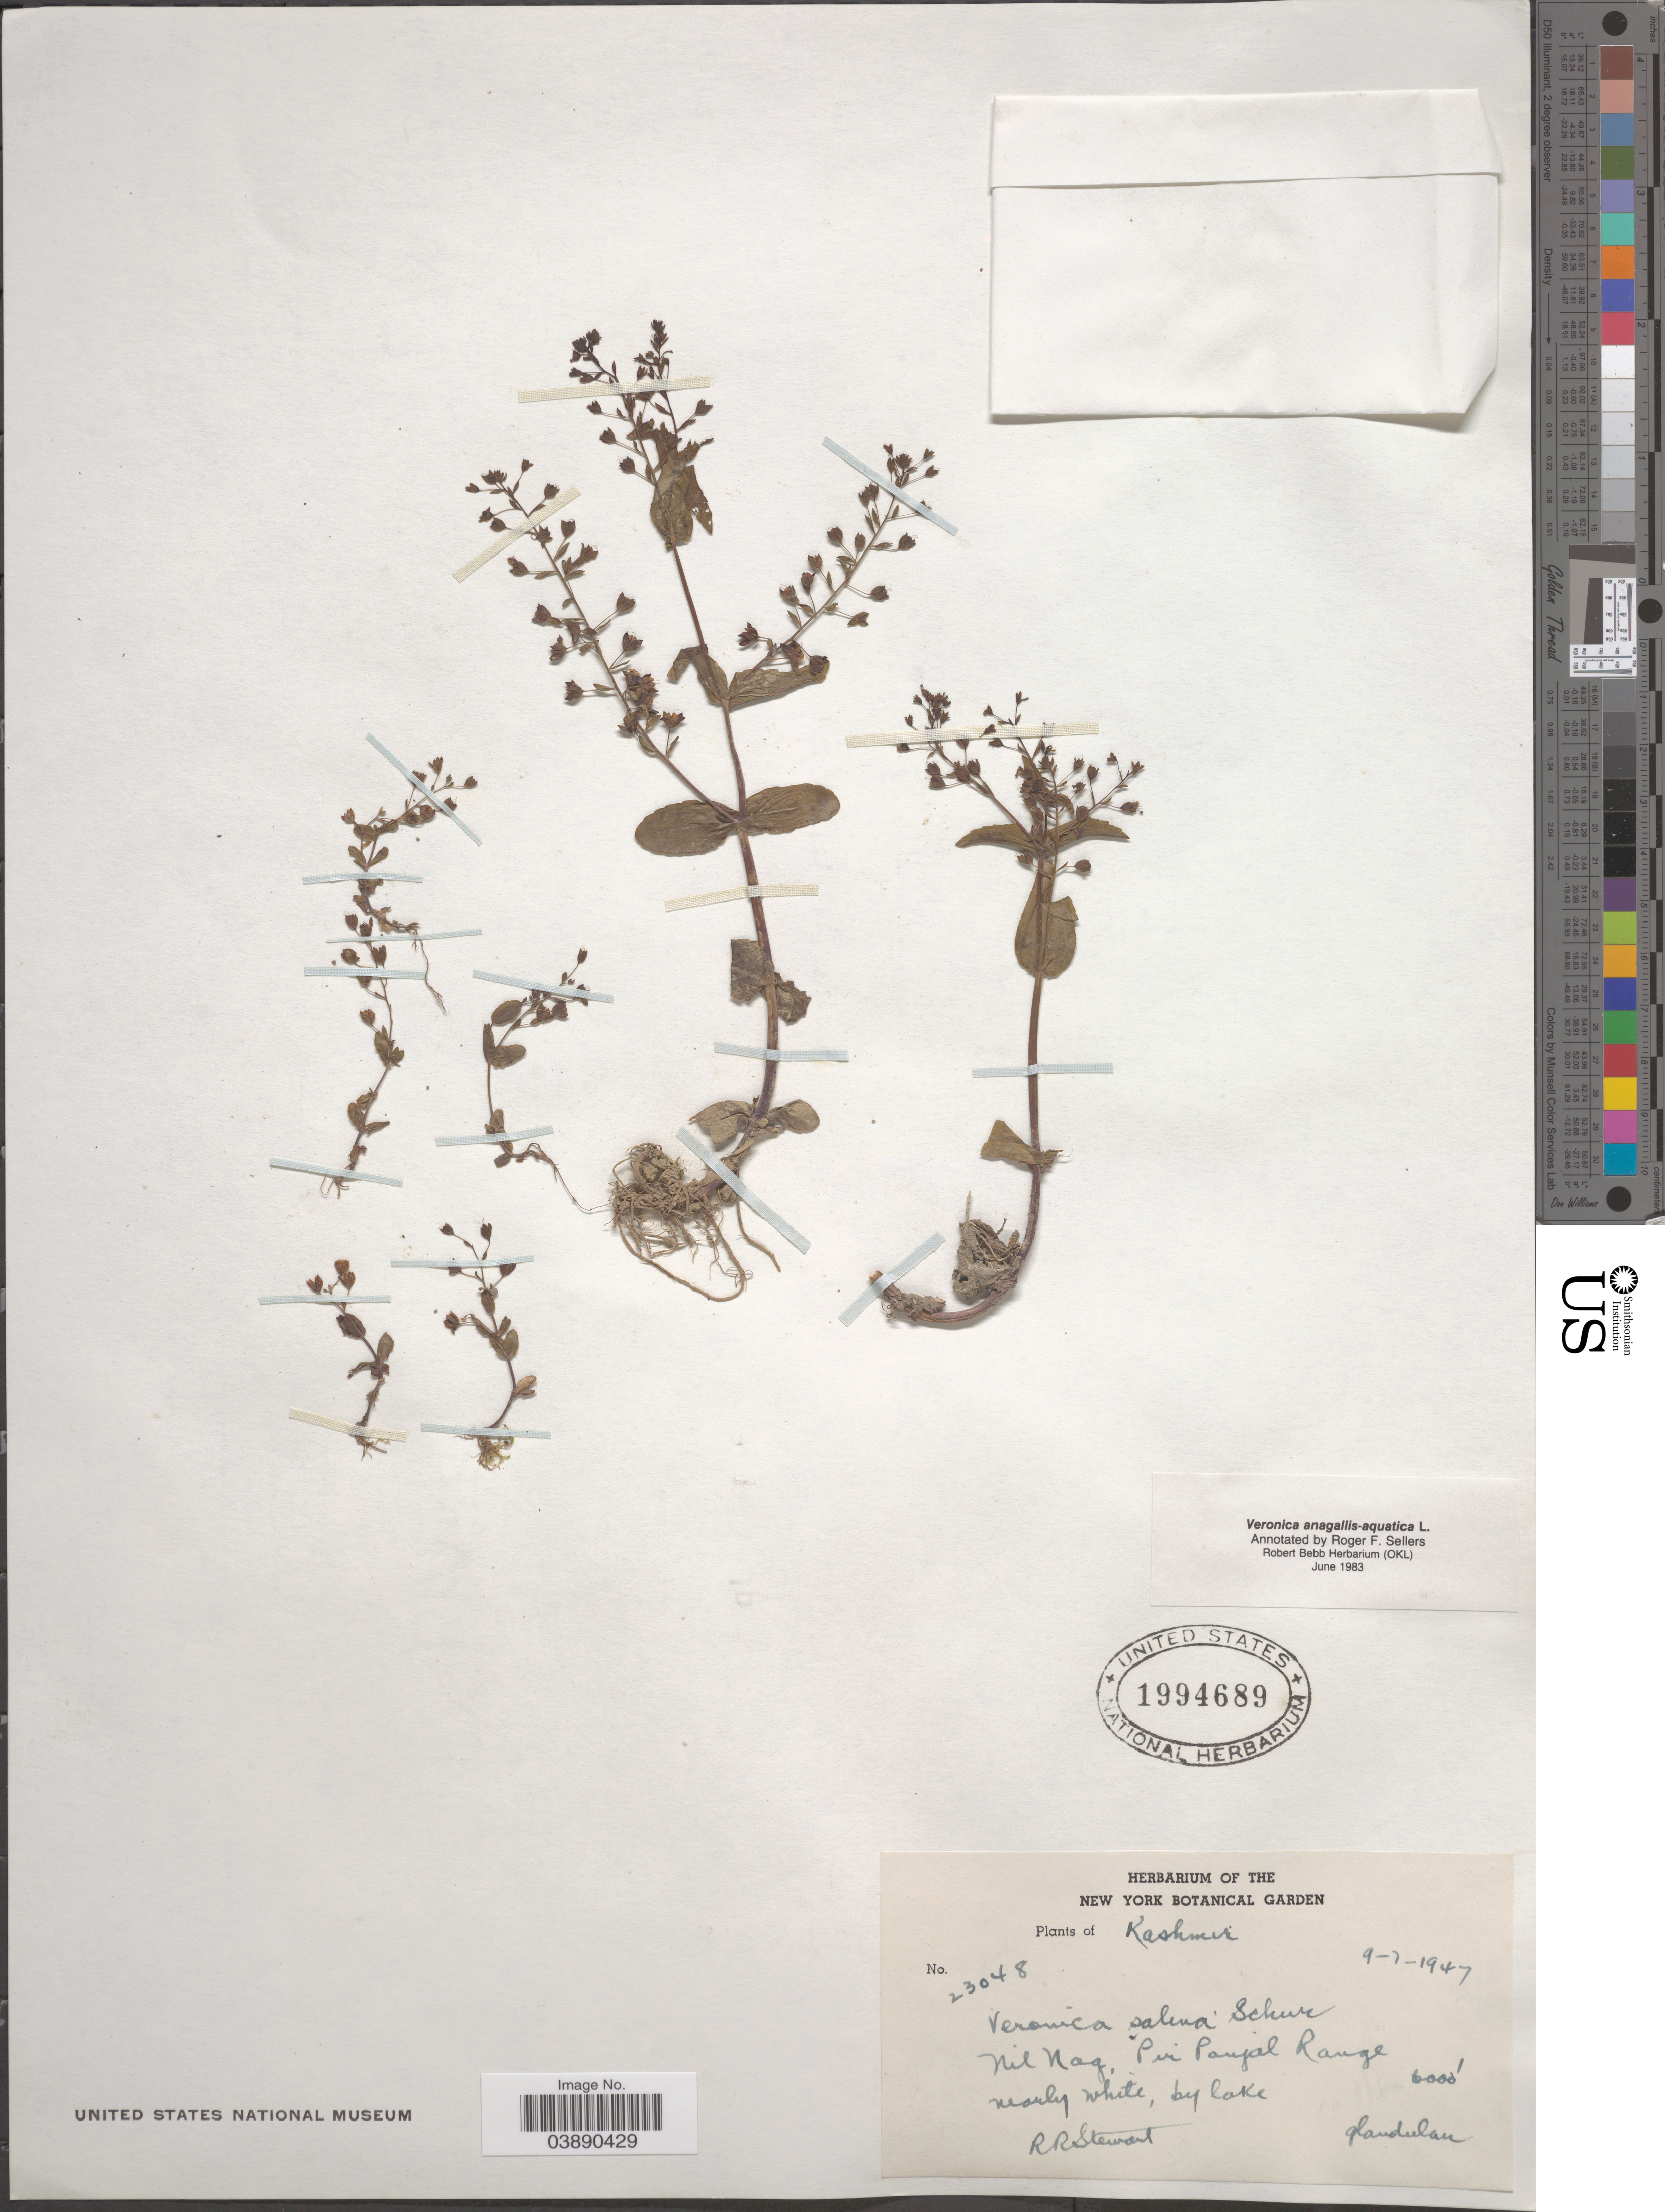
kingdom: Plantae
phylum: Tracheophyta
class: Magnoliopsida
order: Lamiales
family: Plantaginaceae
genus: Veronica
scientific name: Veronica undulata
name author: Wall.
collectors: R. Stewart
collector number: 23048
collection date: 1947-07-09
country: India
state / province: Jammu and Kashmir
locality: Kashmir. Nil Nag, Pir Pangal Range.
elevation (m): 1829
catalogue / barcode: US 1994689